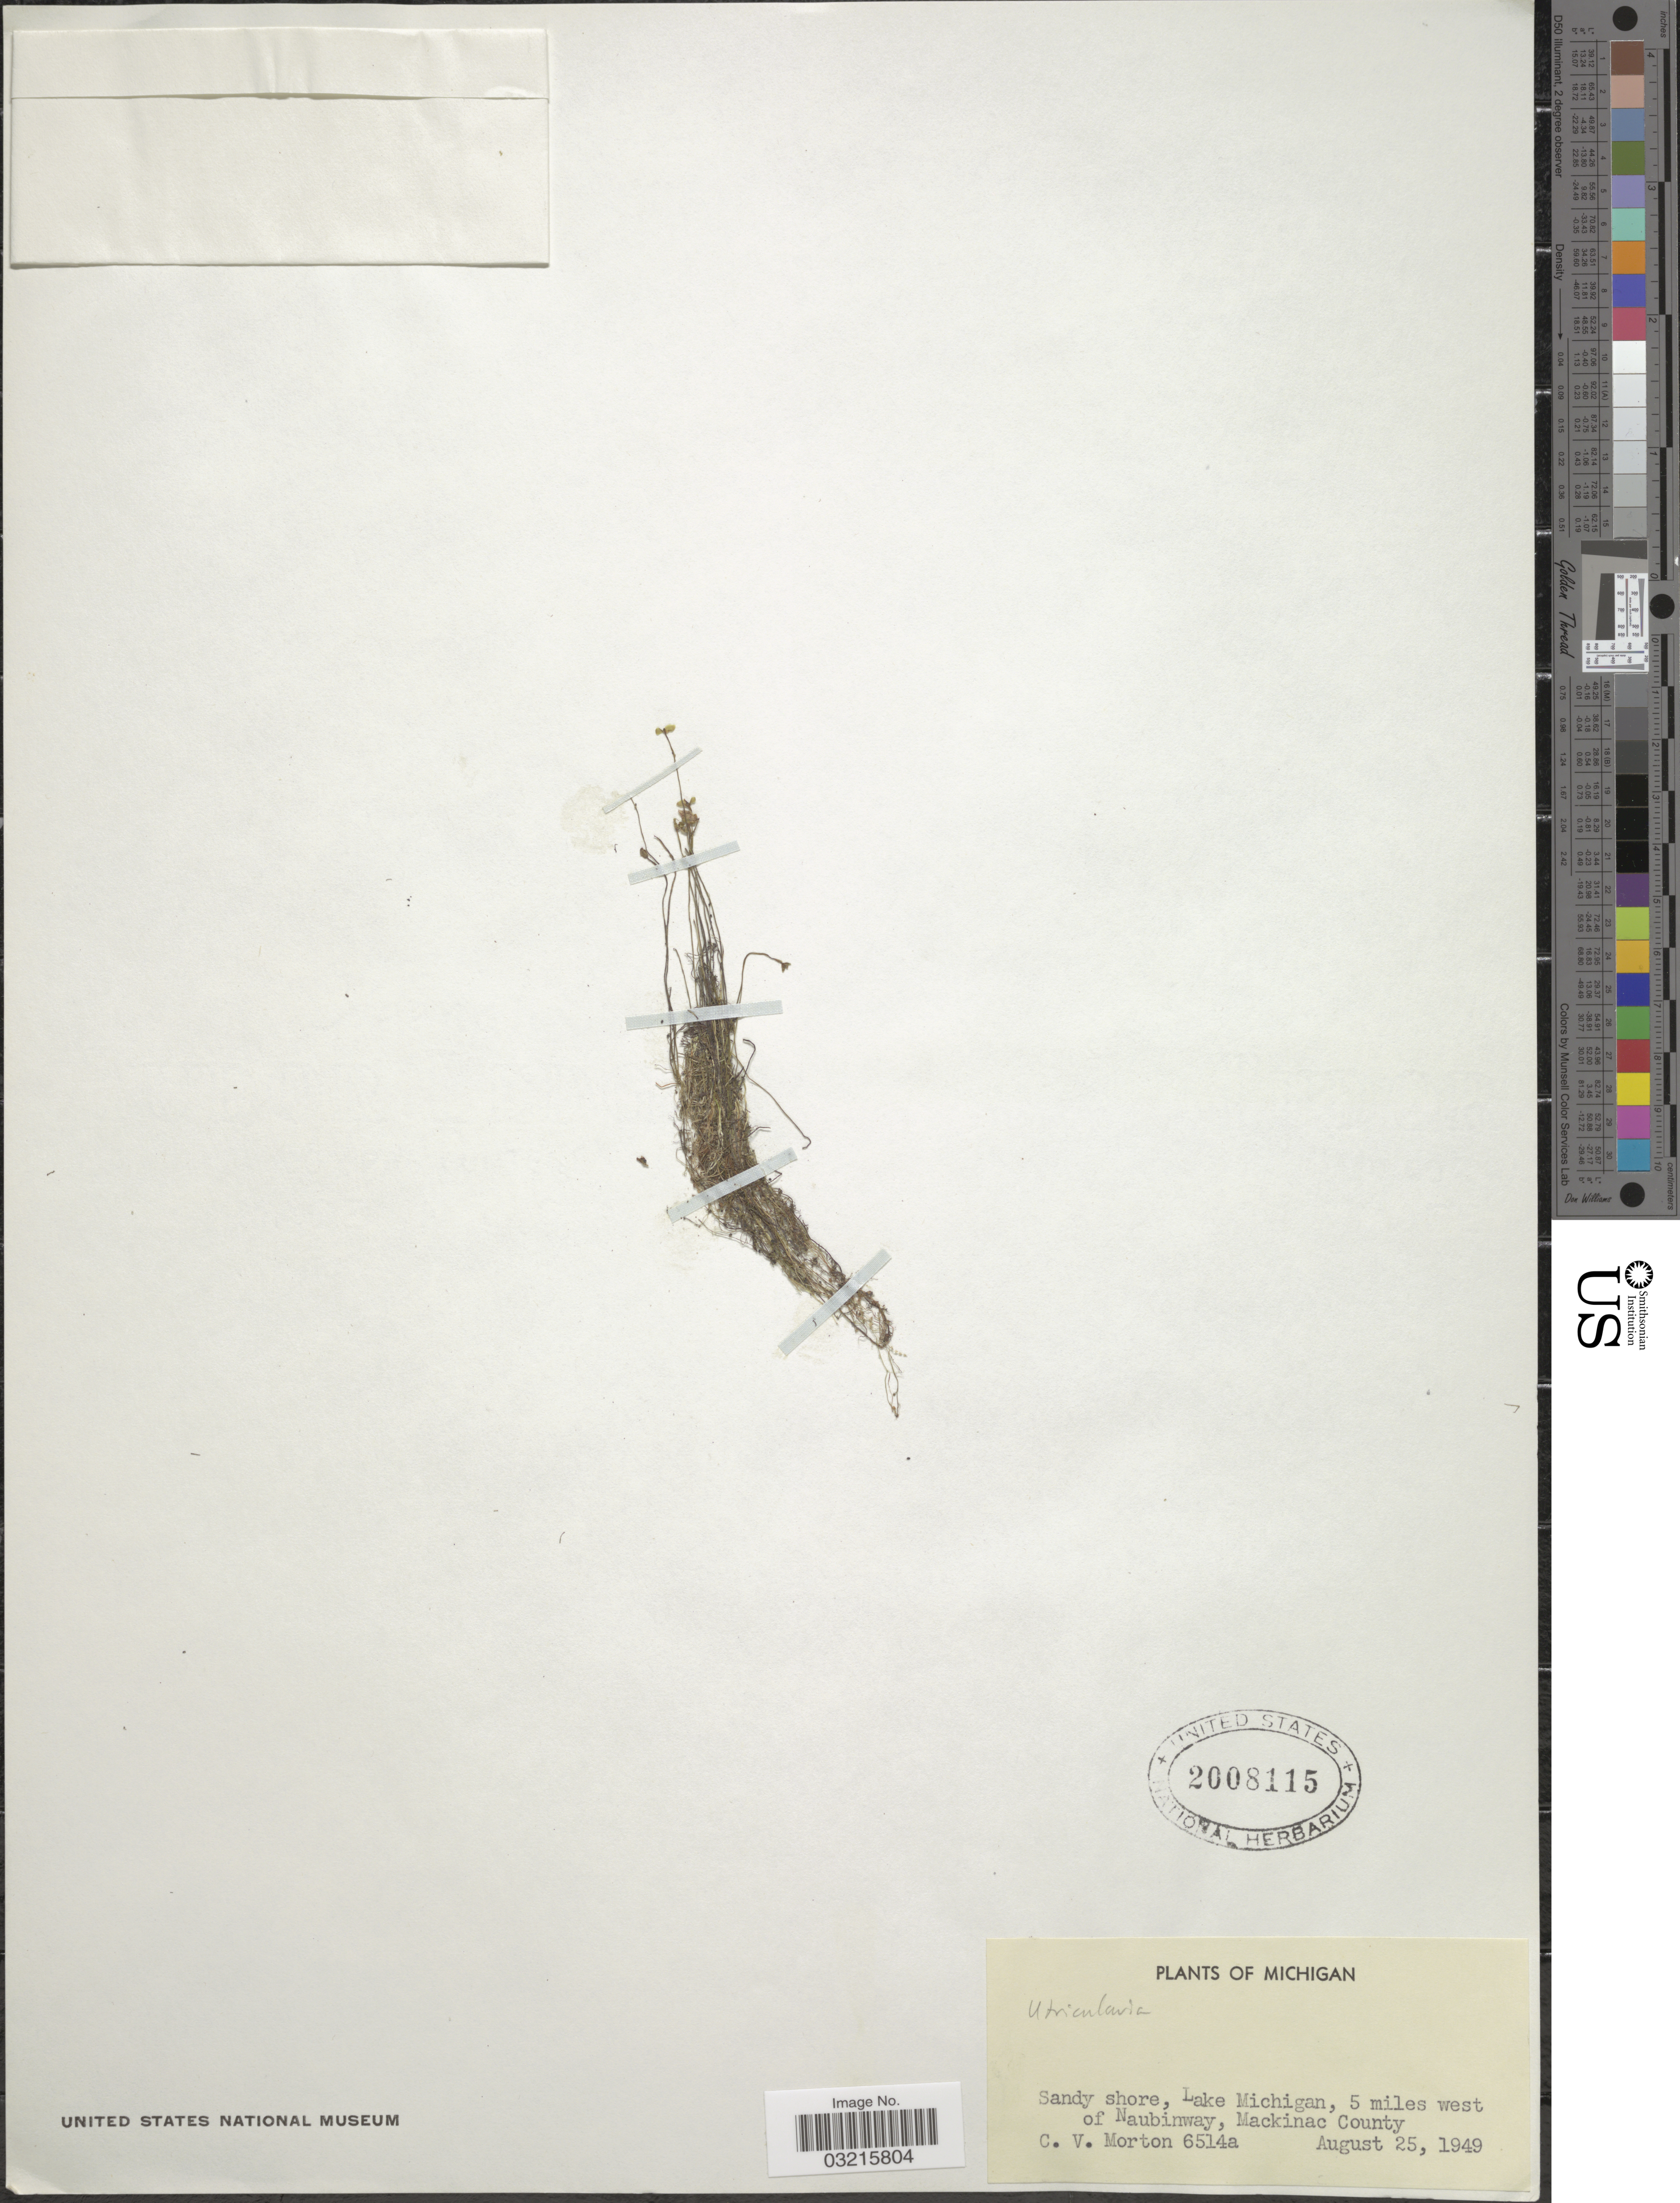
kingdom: Plantae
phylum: Tracheophyta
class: Magnoliopsida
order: Lamiales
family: Lentibulariaceae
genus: Utricularia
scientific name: Utricularia sp.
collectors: C. V. Morton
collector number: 6514a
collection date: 1949-08-25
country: United States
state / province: Michigan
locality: Lake Michigan, 5 miles west of Naubinway, Mackinac County.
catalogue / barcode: US 2008115